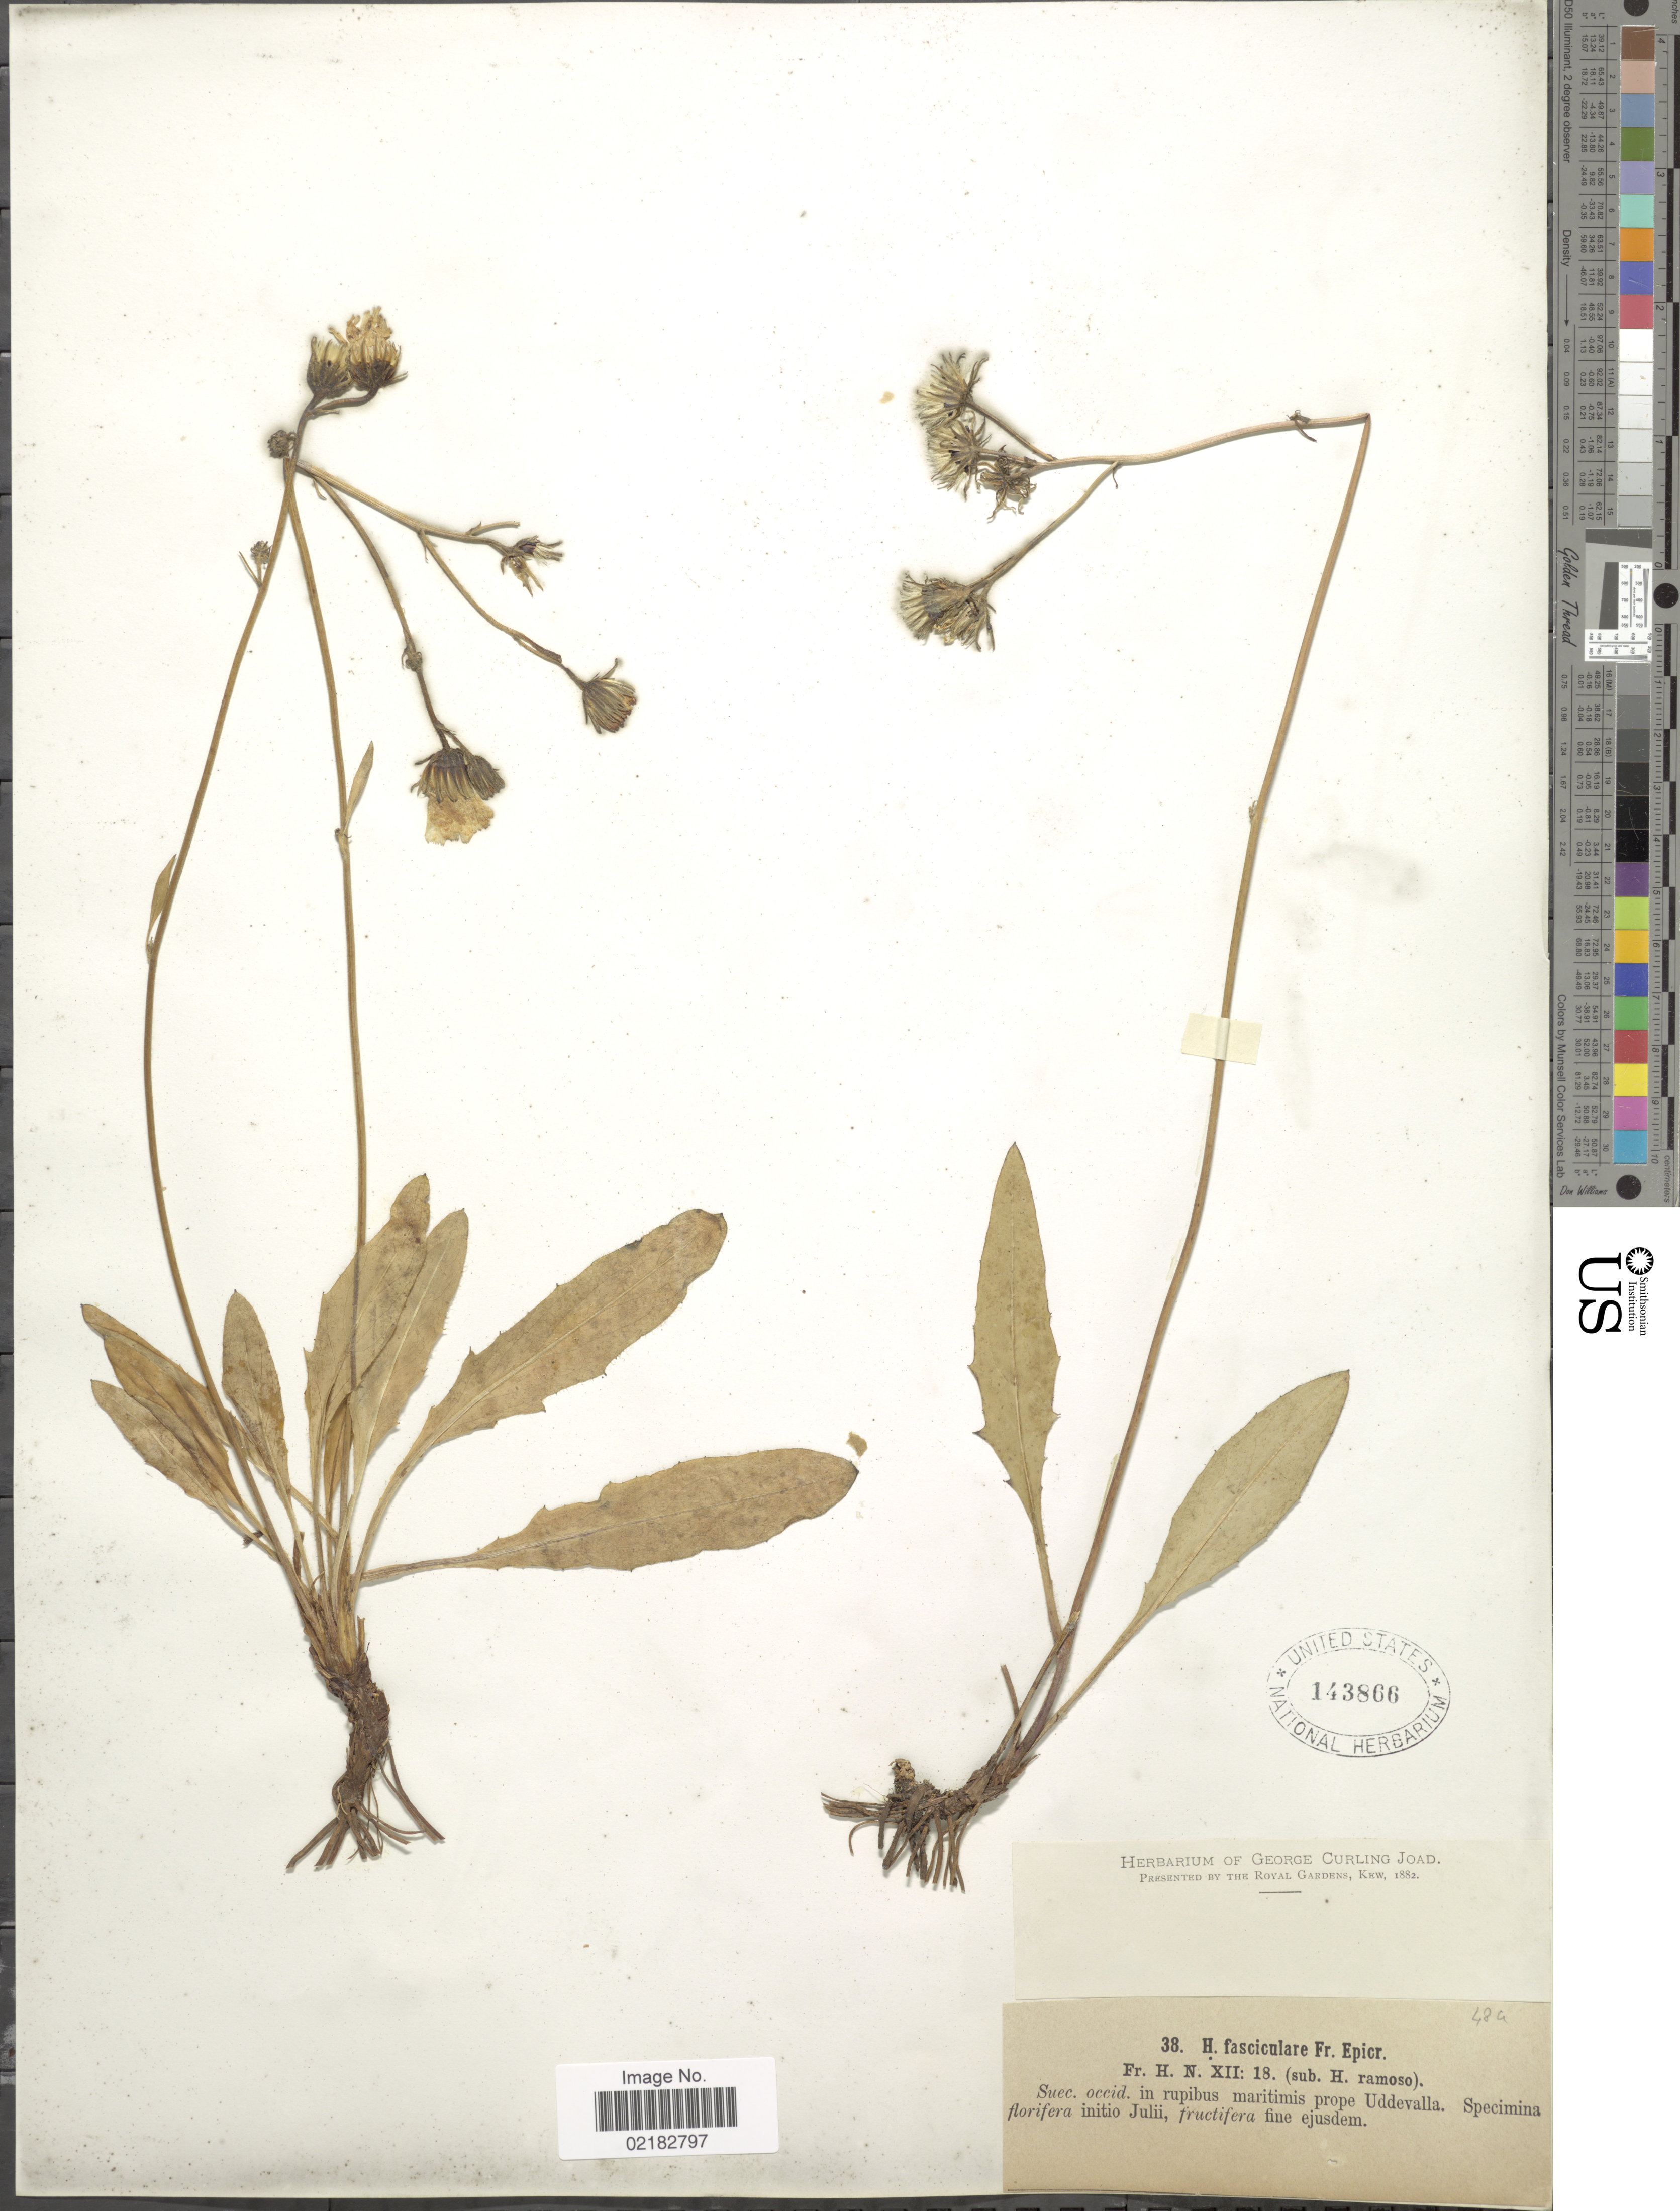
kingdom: Plantae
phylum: Tracheophyta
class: Magnoliopsida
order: Asterales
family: Asteraceae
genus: Hieracium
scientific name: Hieracium fasciculare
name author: Fr.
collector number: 38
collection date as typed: initio Julii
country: Sweden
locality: Suec. occid in rupibus maritimis prope Uddevalla.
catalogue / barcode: US 143866